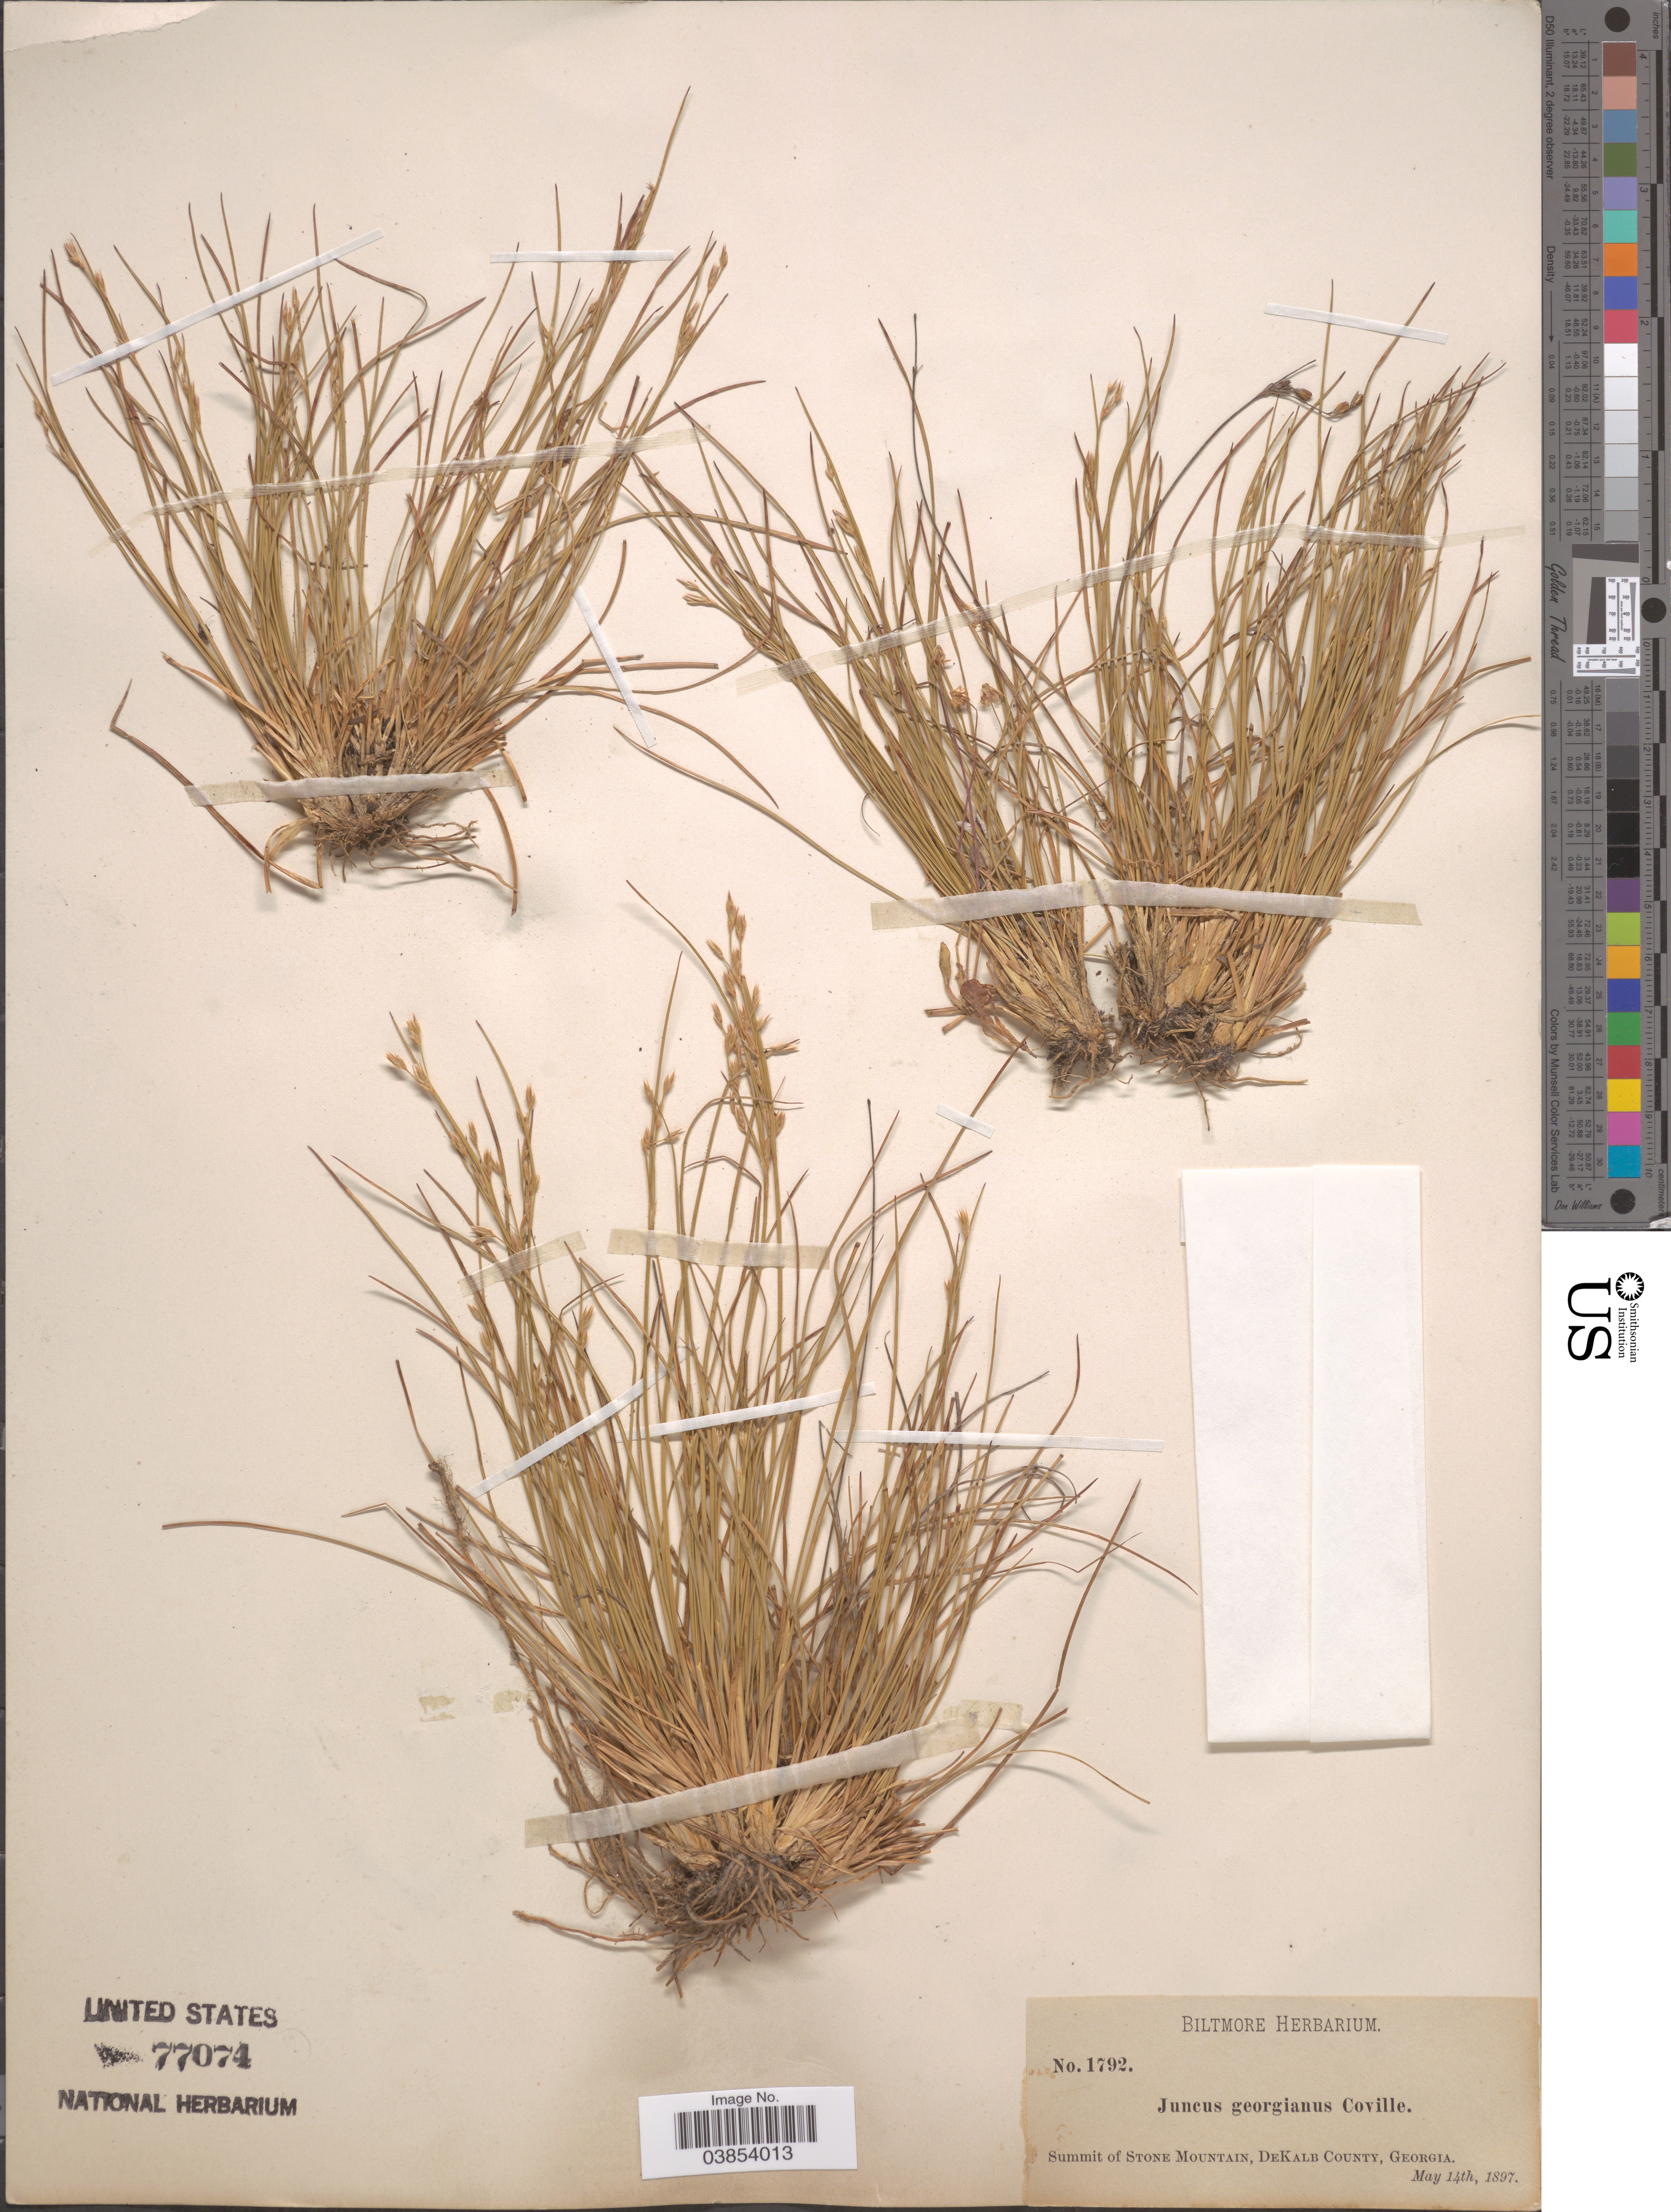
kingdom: Plantae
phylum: Tracheophyta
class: Liliopsida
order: Poales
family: Juncaceae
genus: Juncus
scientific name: Juncus georgianus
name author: Coville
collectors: ex herb. Biltmore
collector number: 1792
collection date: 1897-05-14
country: United States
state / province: Georgia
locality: Summit of Stone Mountain, DeKalb County.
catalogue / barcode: US 77074